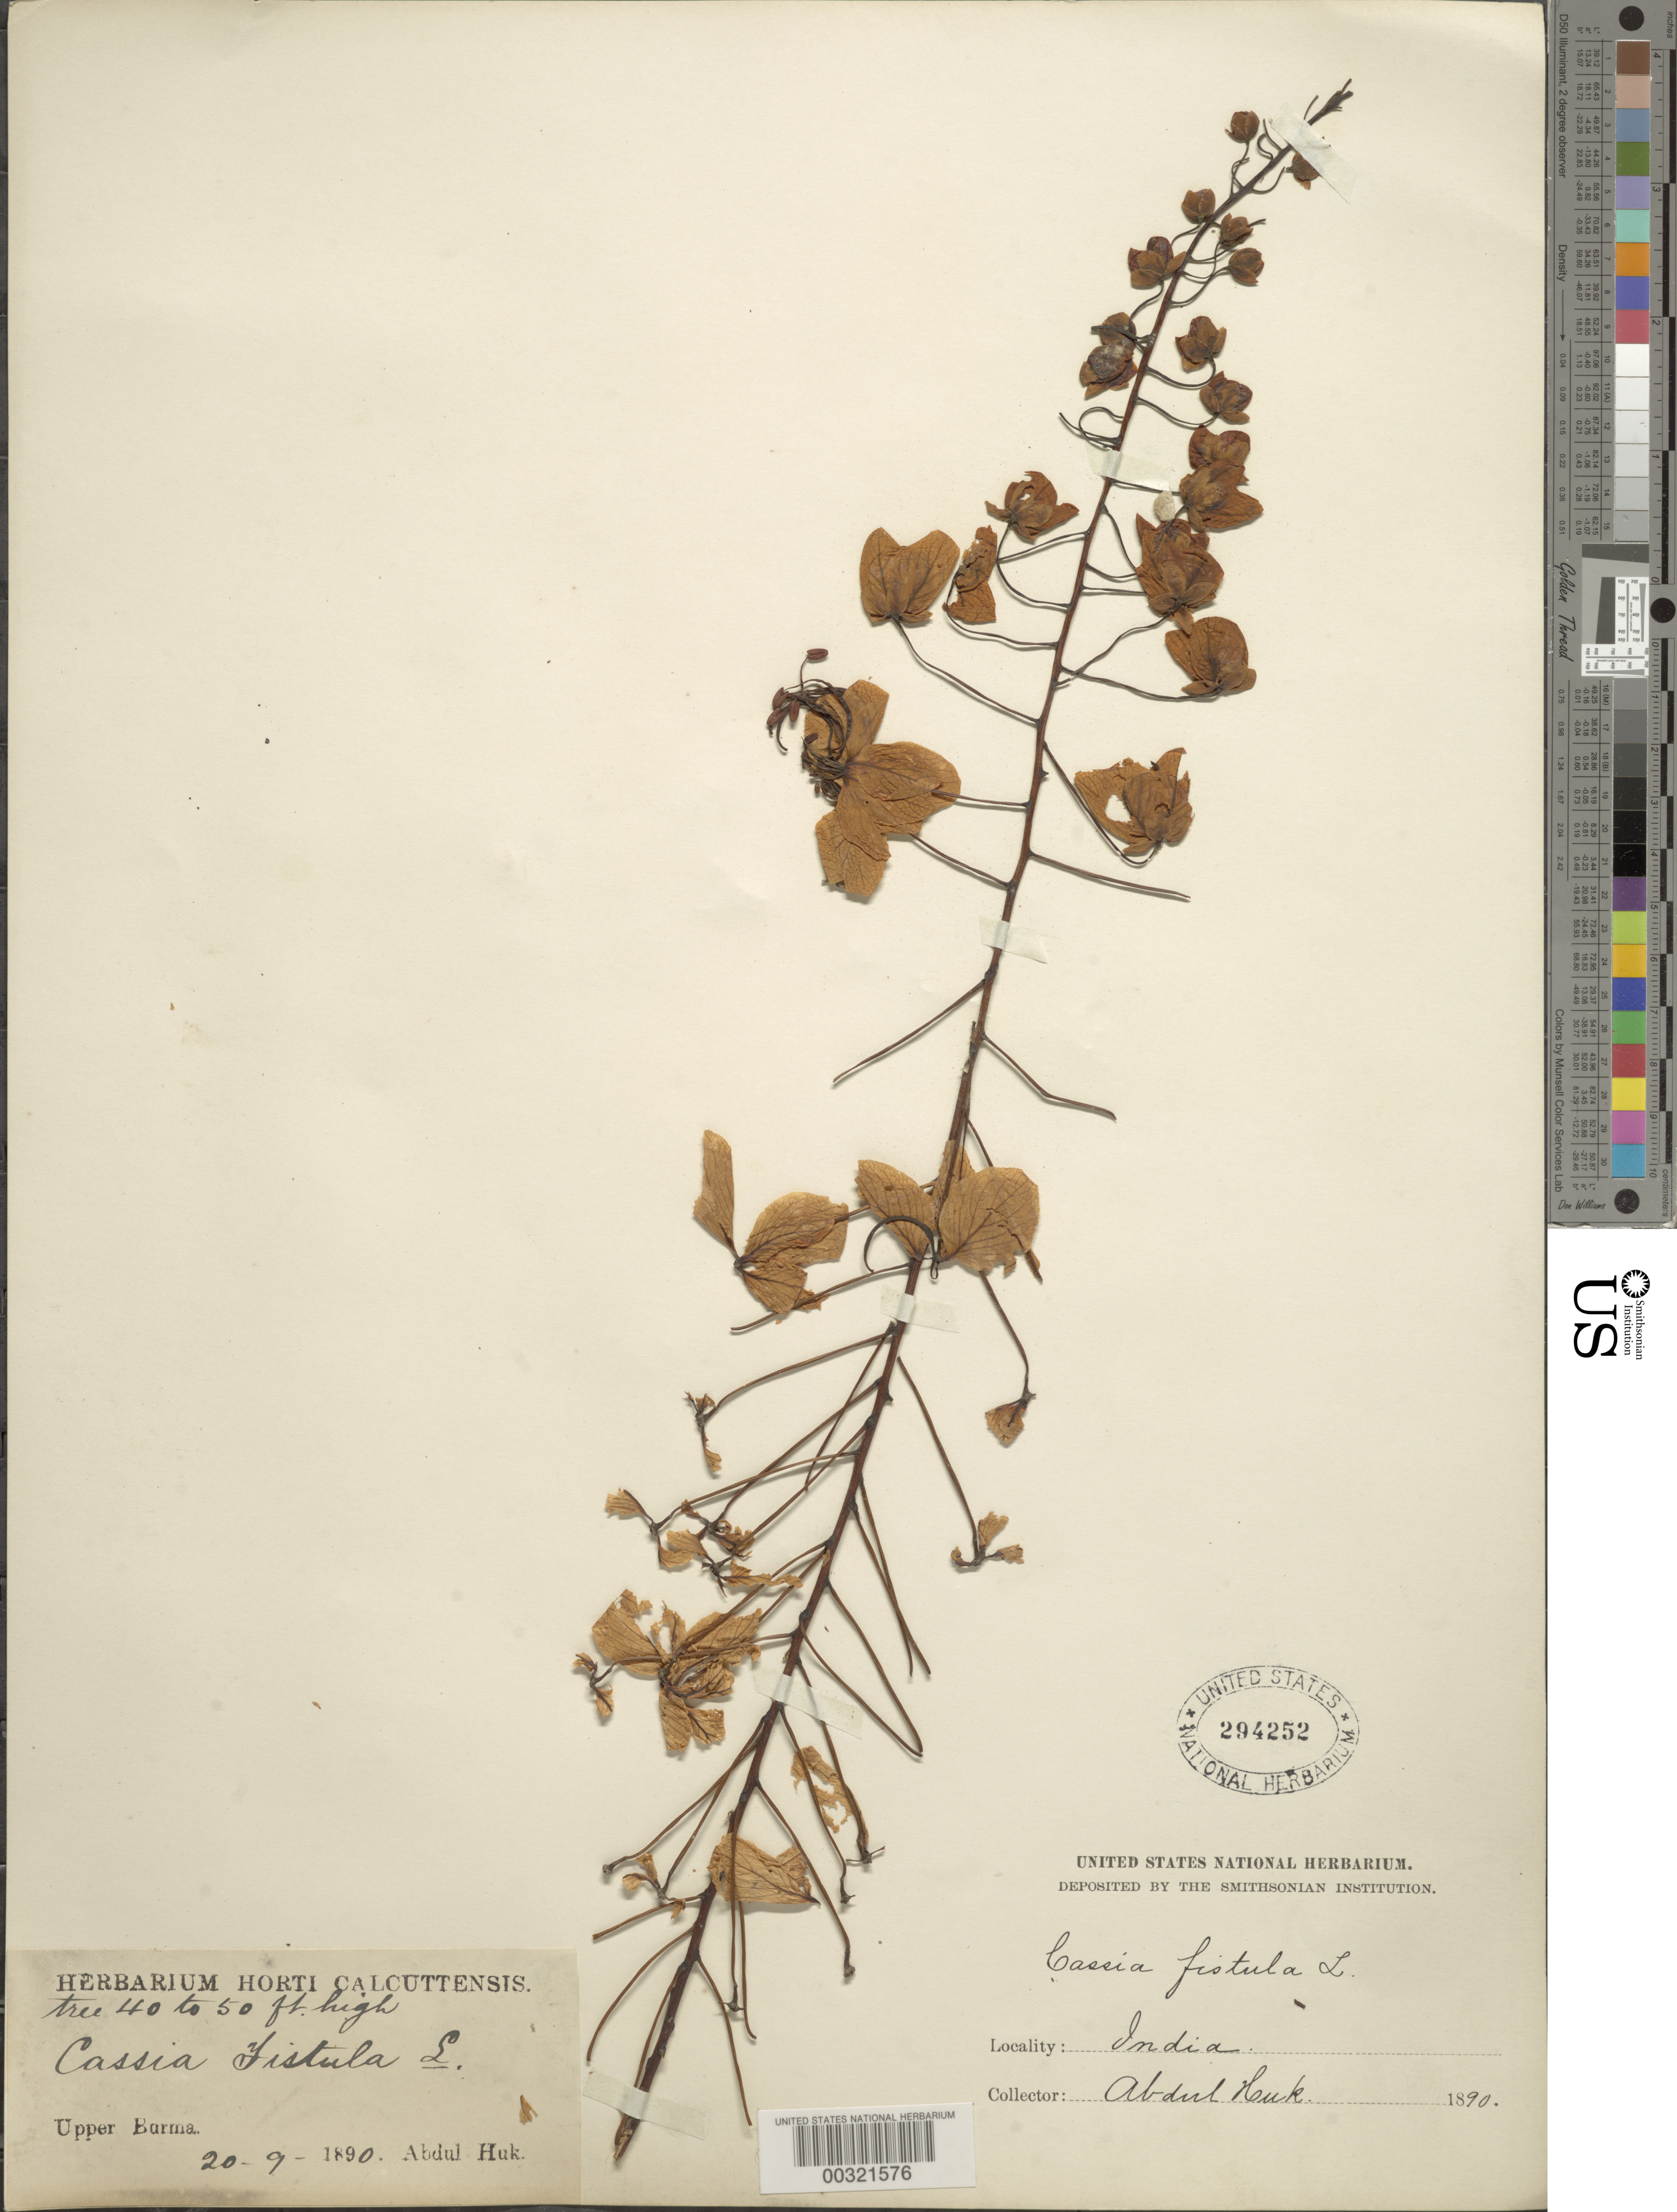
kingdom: Plantae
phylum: Tracheophyta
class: Magnoliopsida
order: Fabales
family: Fabaceae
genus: Cassia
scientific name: Cassia fistula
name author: L.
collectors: A. Huk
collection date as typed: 20 Sep 1890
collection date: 1890-09-20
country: Myanmar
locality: Upper Burma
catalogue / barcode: US 294252